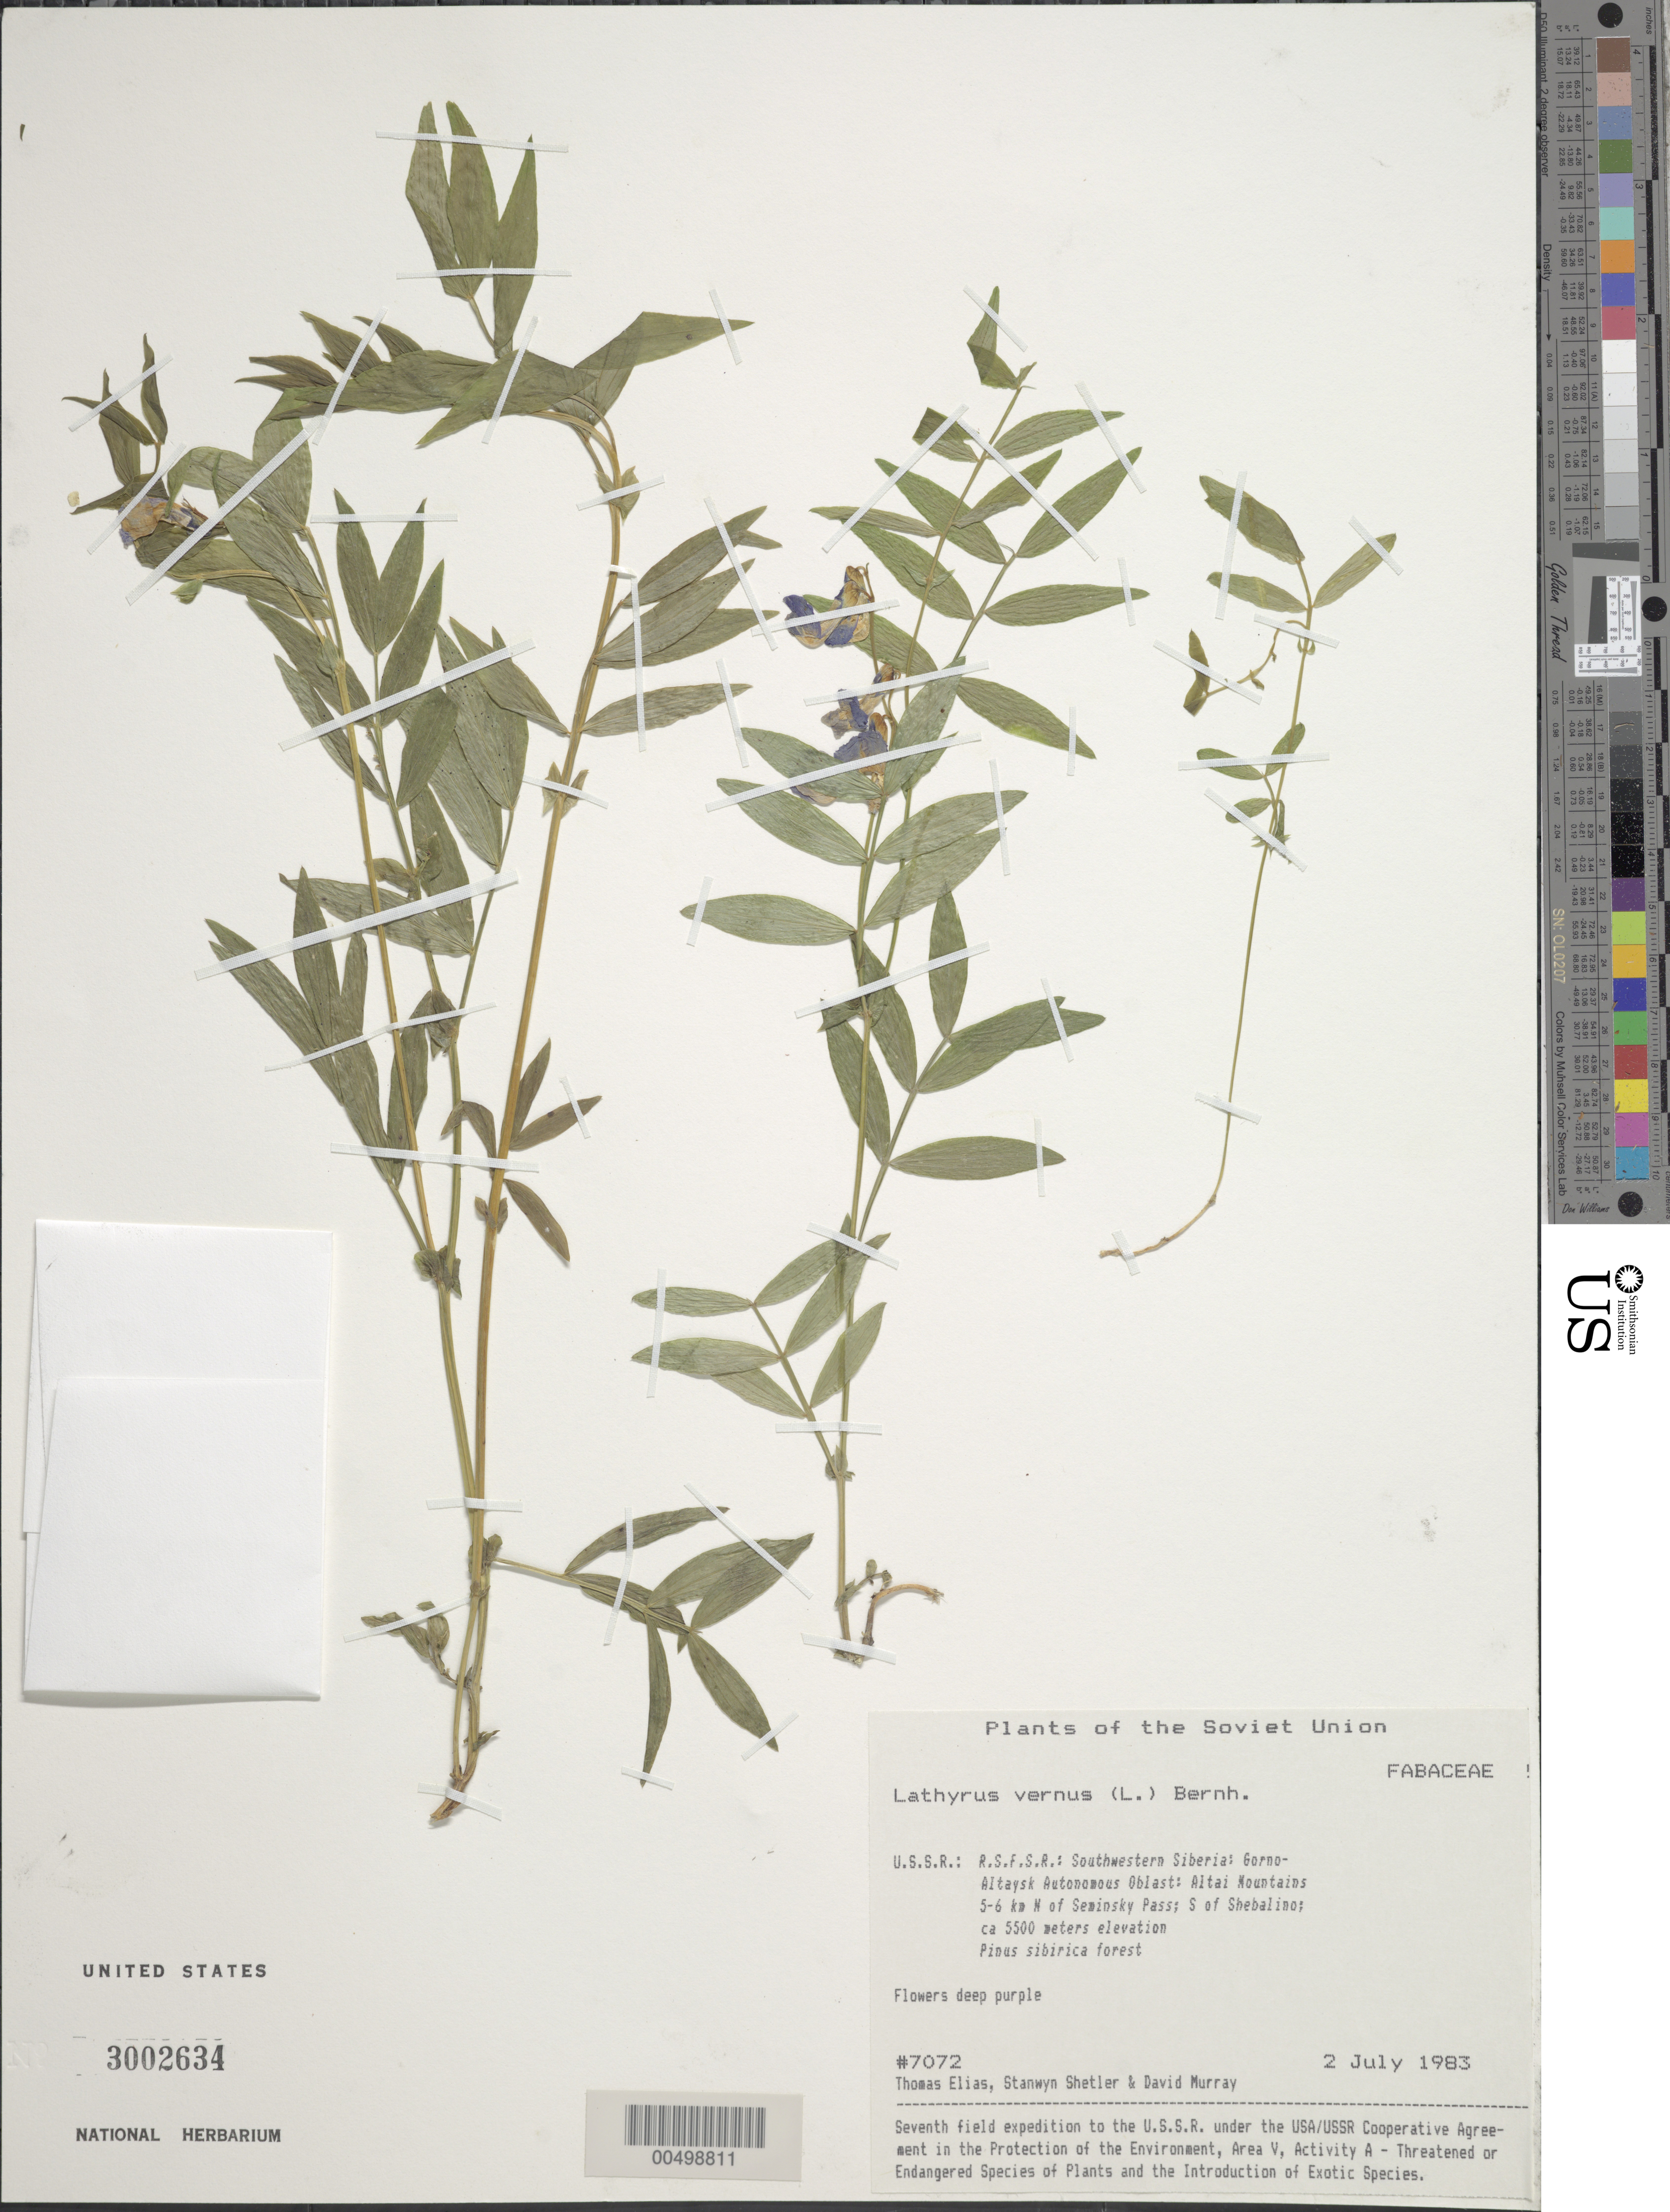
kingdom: Plantae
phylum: Tracheophyta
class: Magnoliopsida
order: Fabales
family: Fabaceae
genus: Lathyrus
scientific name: Lathyrus vernus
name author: (L.) Bernh.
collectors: T. Elias, S. Shetler & D. F. Murray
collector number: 7072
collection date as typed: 02 Jul 1983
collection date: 1983-07-02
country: Russian Federation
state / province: Altai Republic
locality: Altai Mountains, 5-6 km N of Seminsky Pass, S of Shebalino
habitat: Pinus sibirica forest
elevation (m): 1676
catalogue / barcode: US 3002634